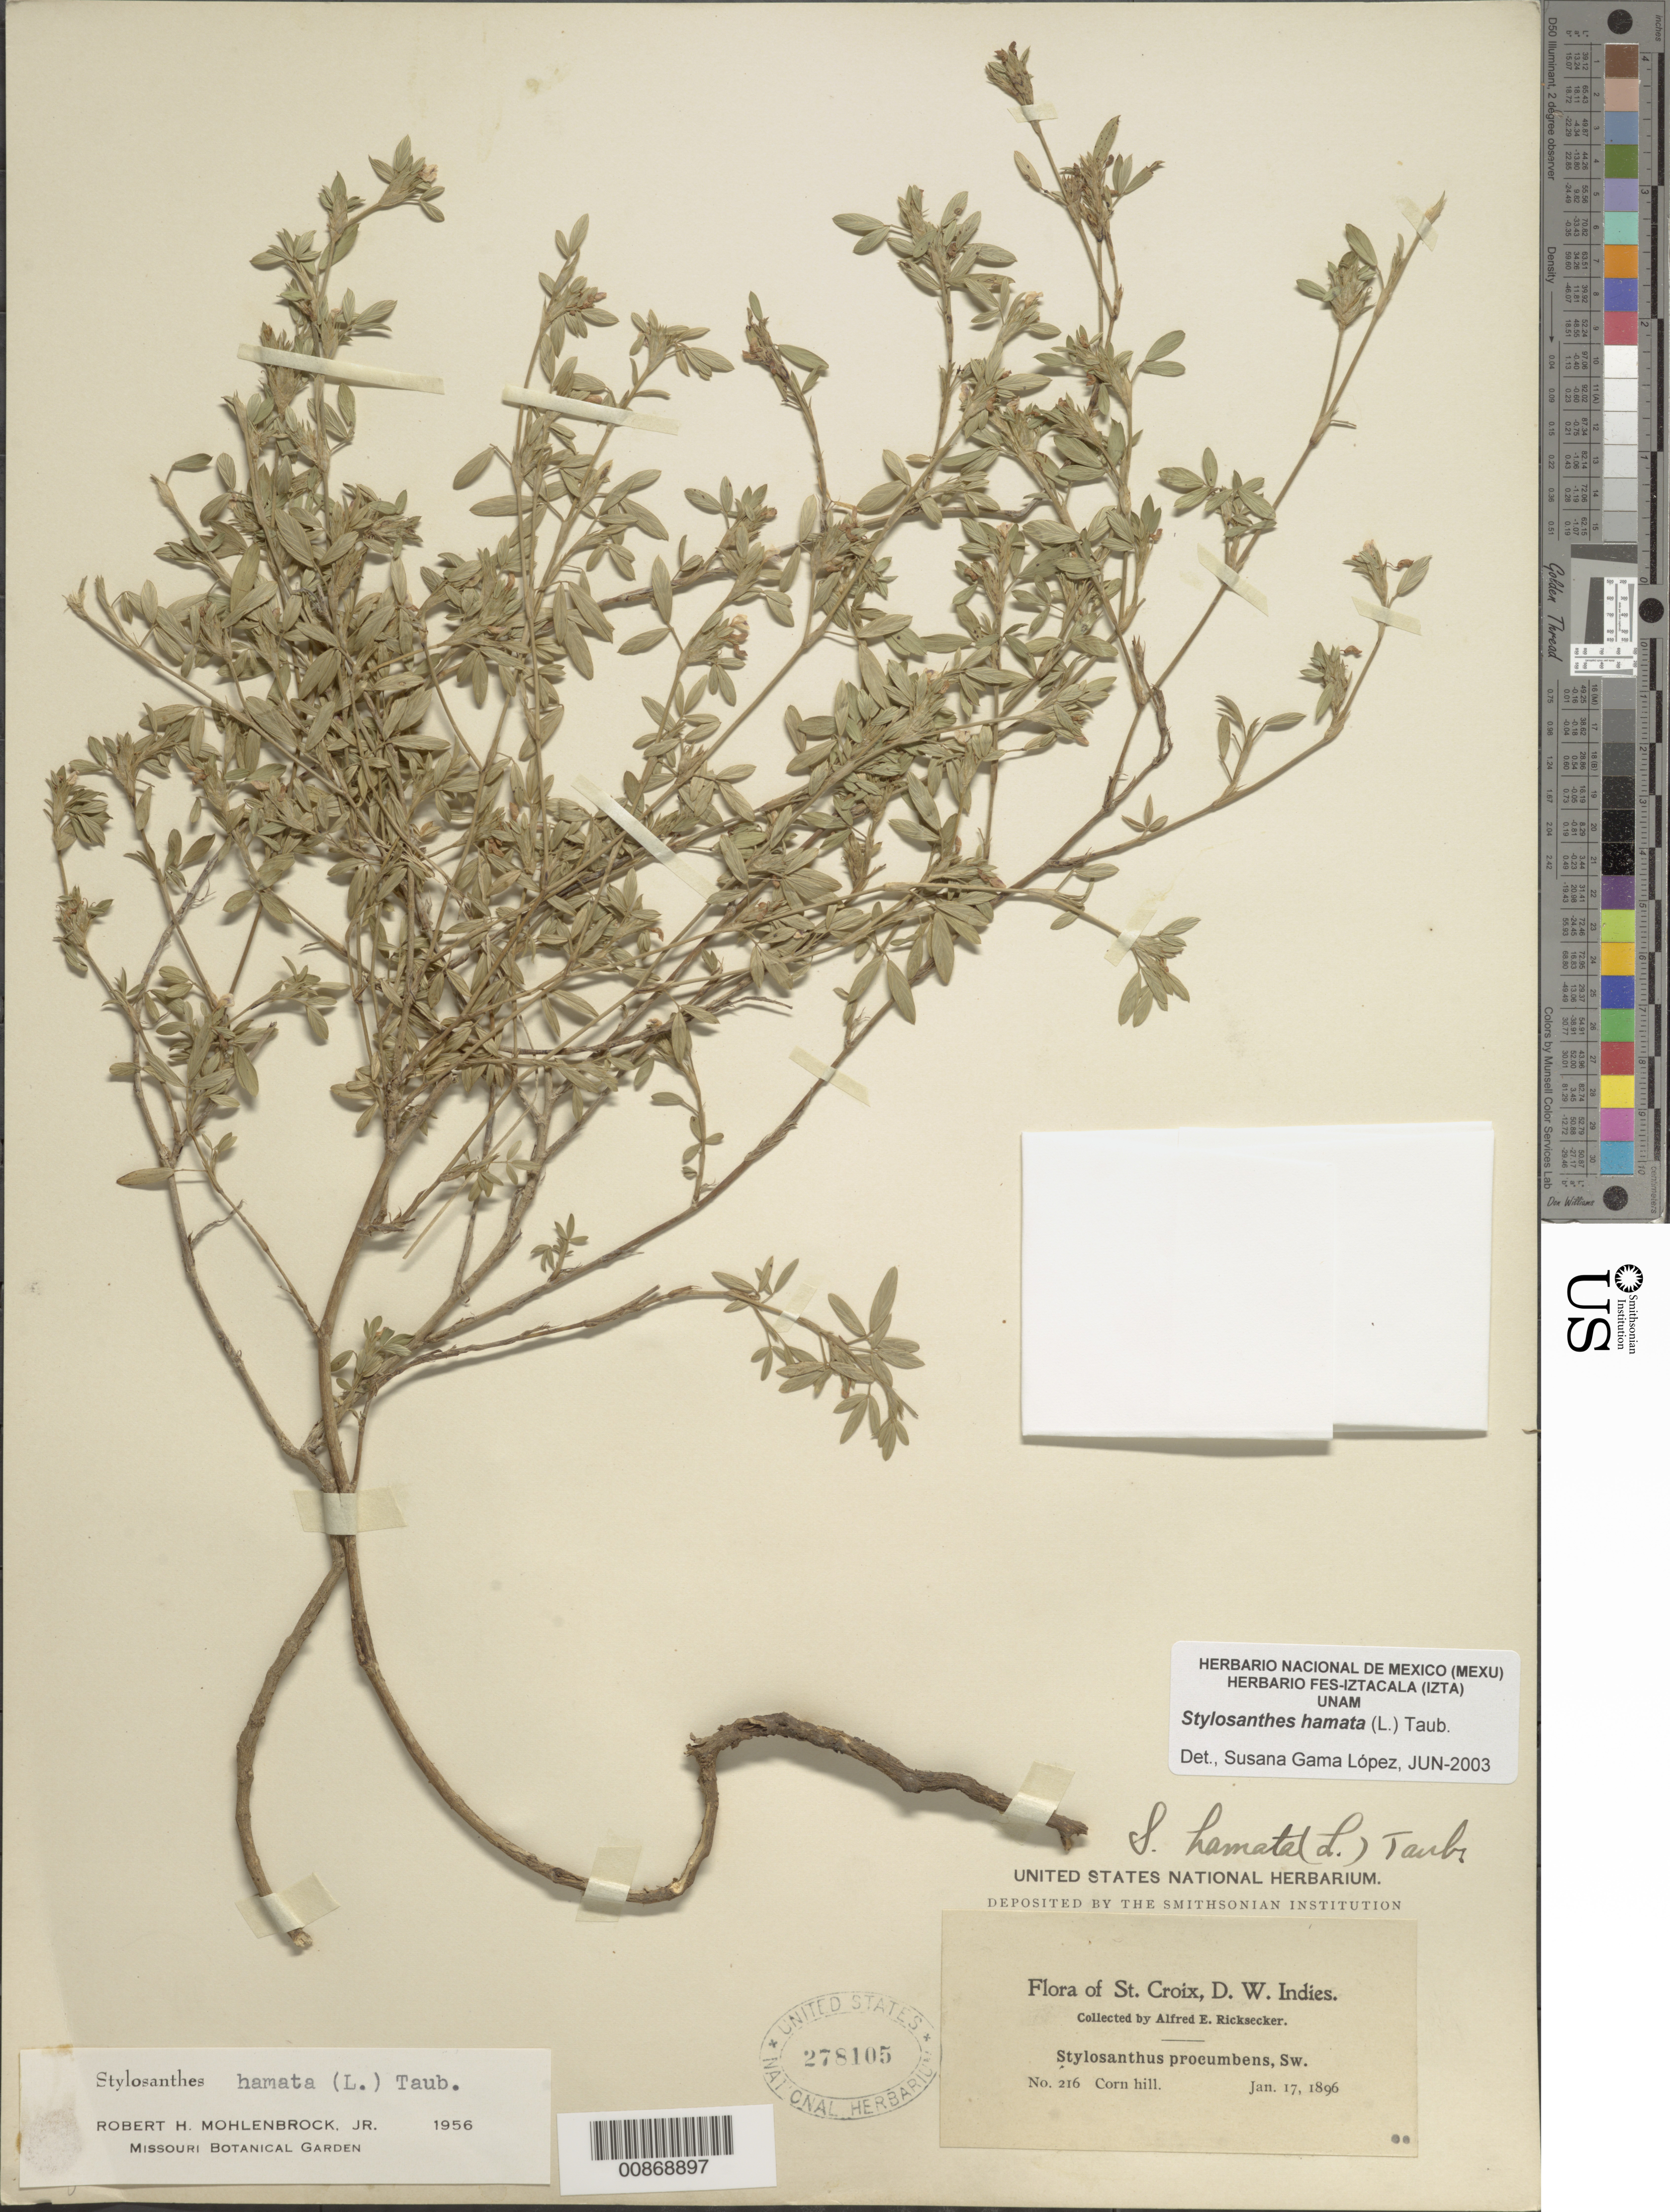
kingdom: Plantae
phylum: Tracheophyta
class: Magnoliopsida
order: Fabales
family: Fabaceae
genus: Stylosanthes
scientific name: Stylosanthes hamata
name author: (L.) Taub.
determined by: Gama López, S.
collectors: A. E. Ricksecker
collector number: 216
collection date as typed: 17 Jan 1896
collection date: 1896-01-17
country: U.S. Virgin Islands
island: St. Croix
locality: Island of St. Croix. Corn Hill.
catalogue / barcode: US 278105